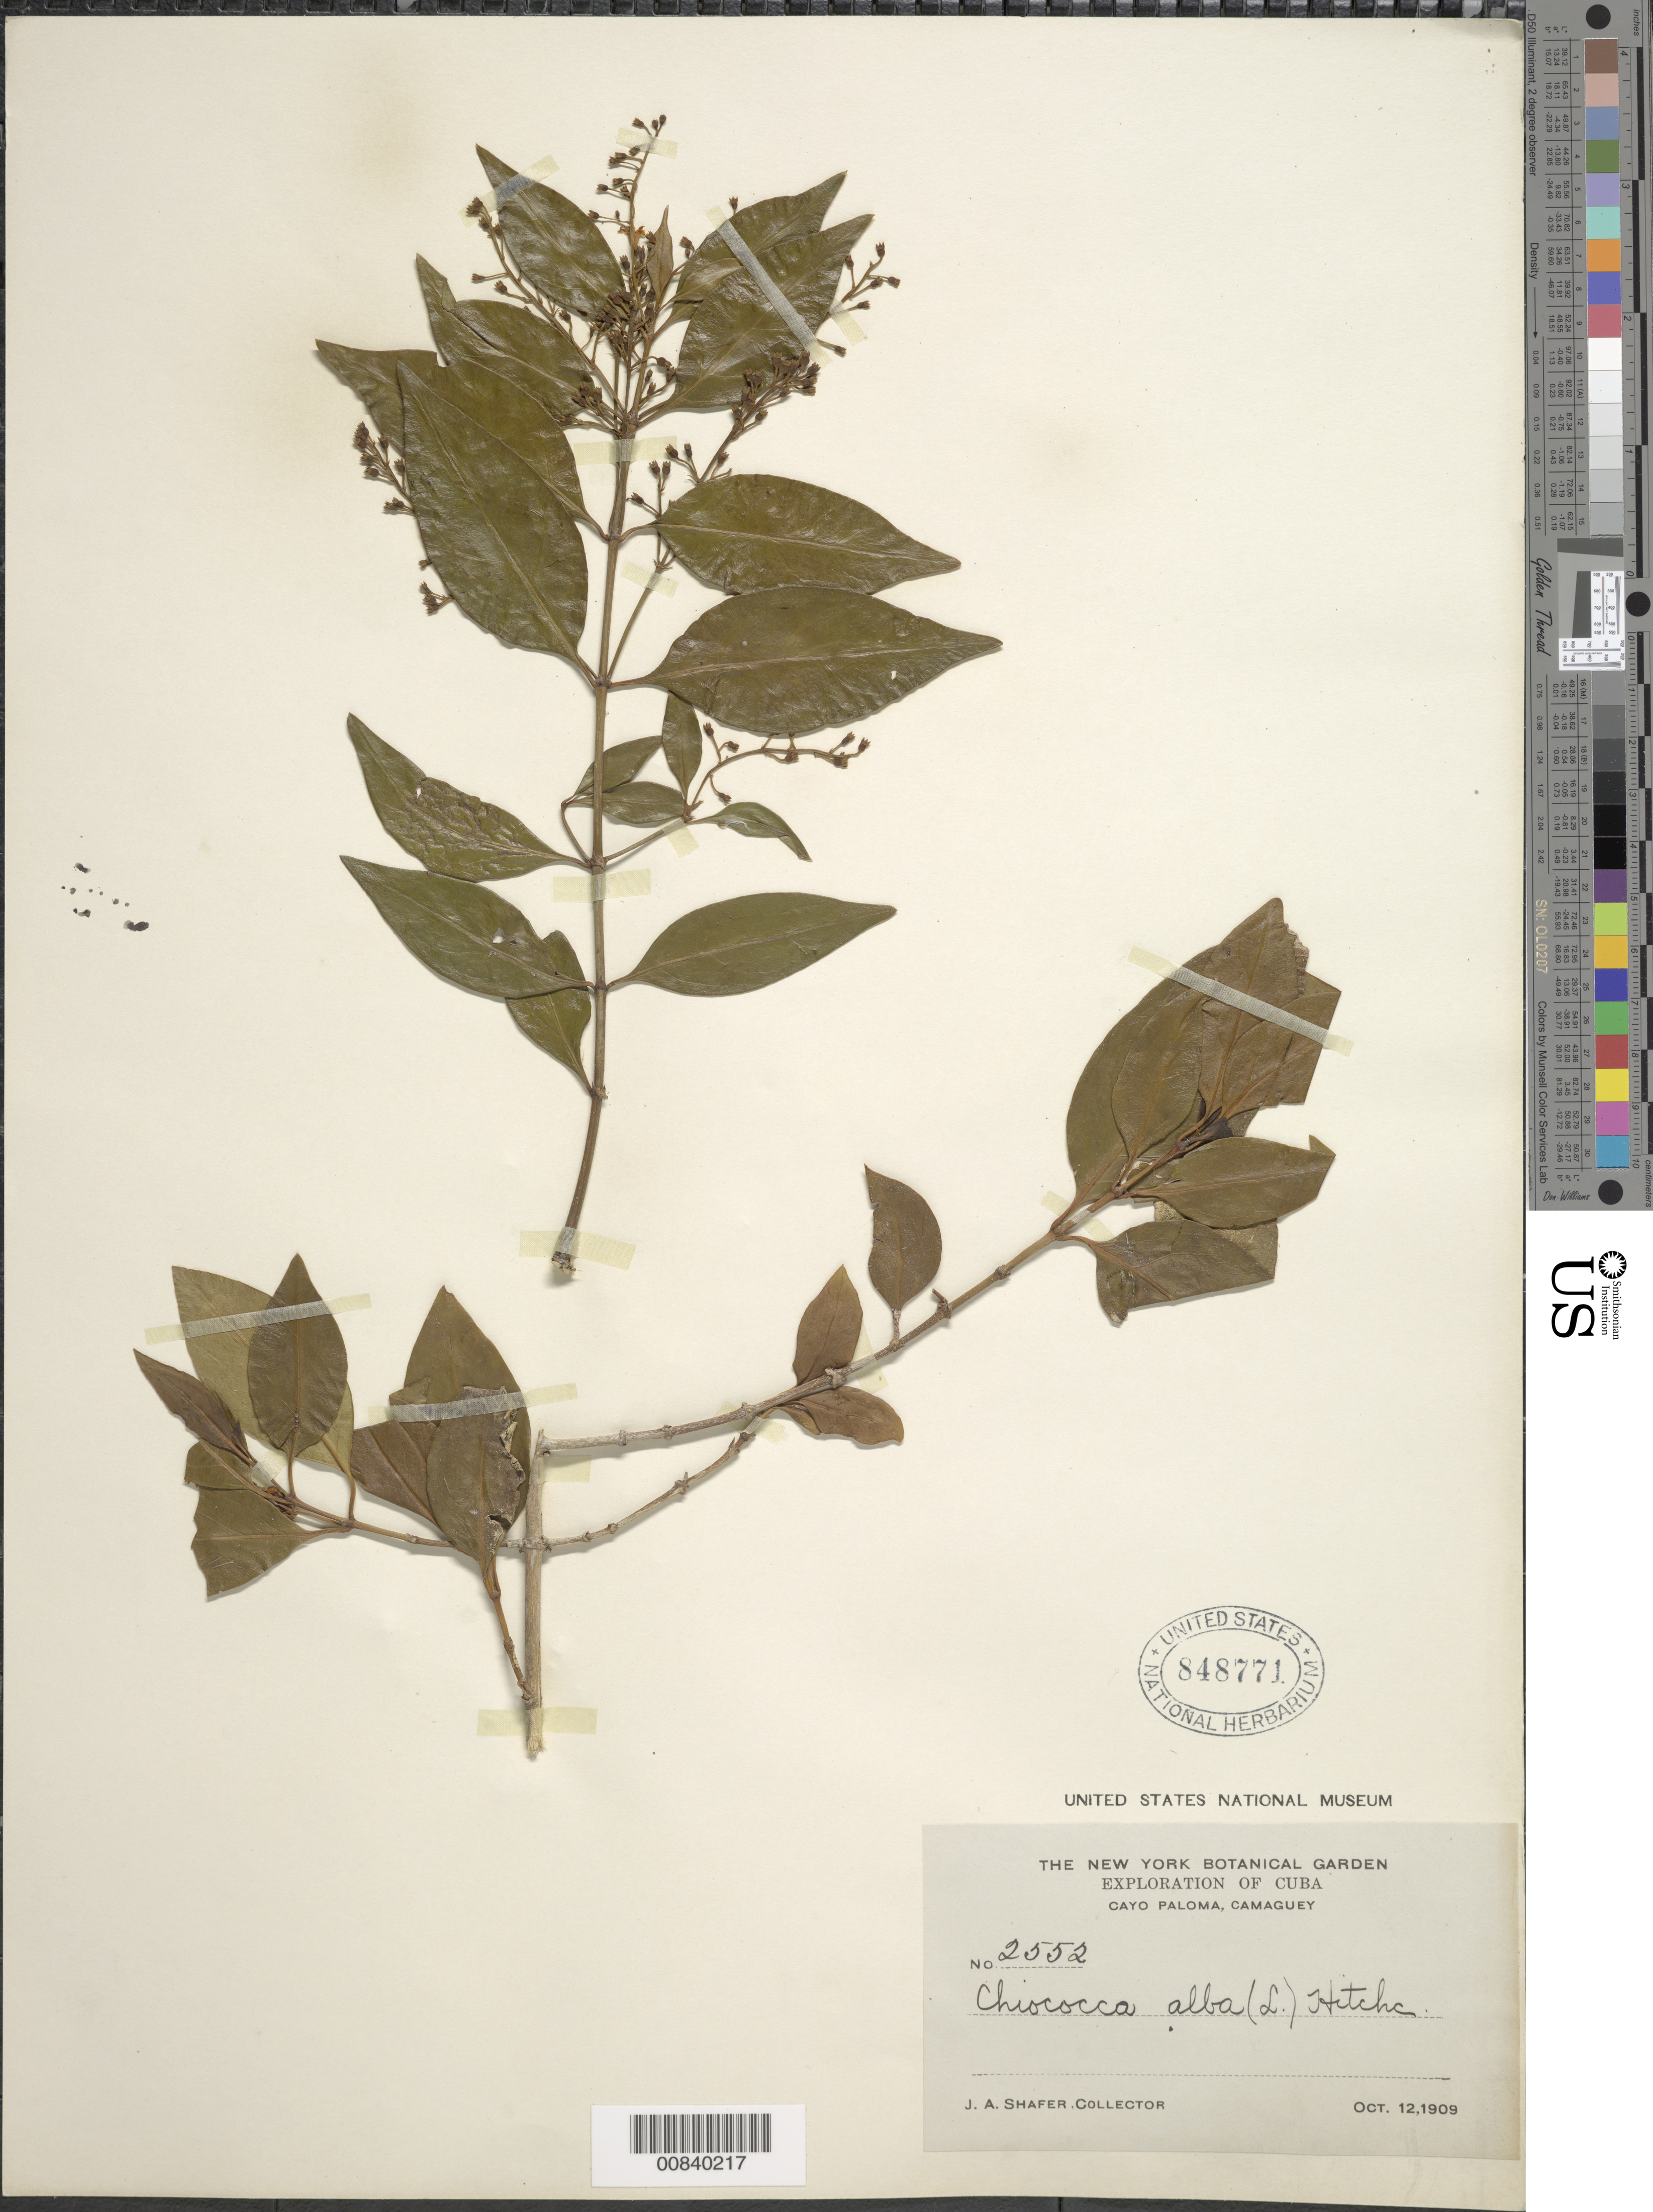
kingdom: Plantae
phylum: Tracheophyta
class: Magnoliopsida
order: Gentianales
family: Rubiaceae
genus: Chiococca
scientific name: Chiococca alba subsp. alba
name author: (L.) Hitchc.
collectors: J. A. Shafer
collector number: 2552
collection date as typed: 12 Oct 1909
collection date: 1909-10-12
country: Cuba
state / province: Camaguey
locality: Cayo Paloma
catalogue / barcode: US 848771